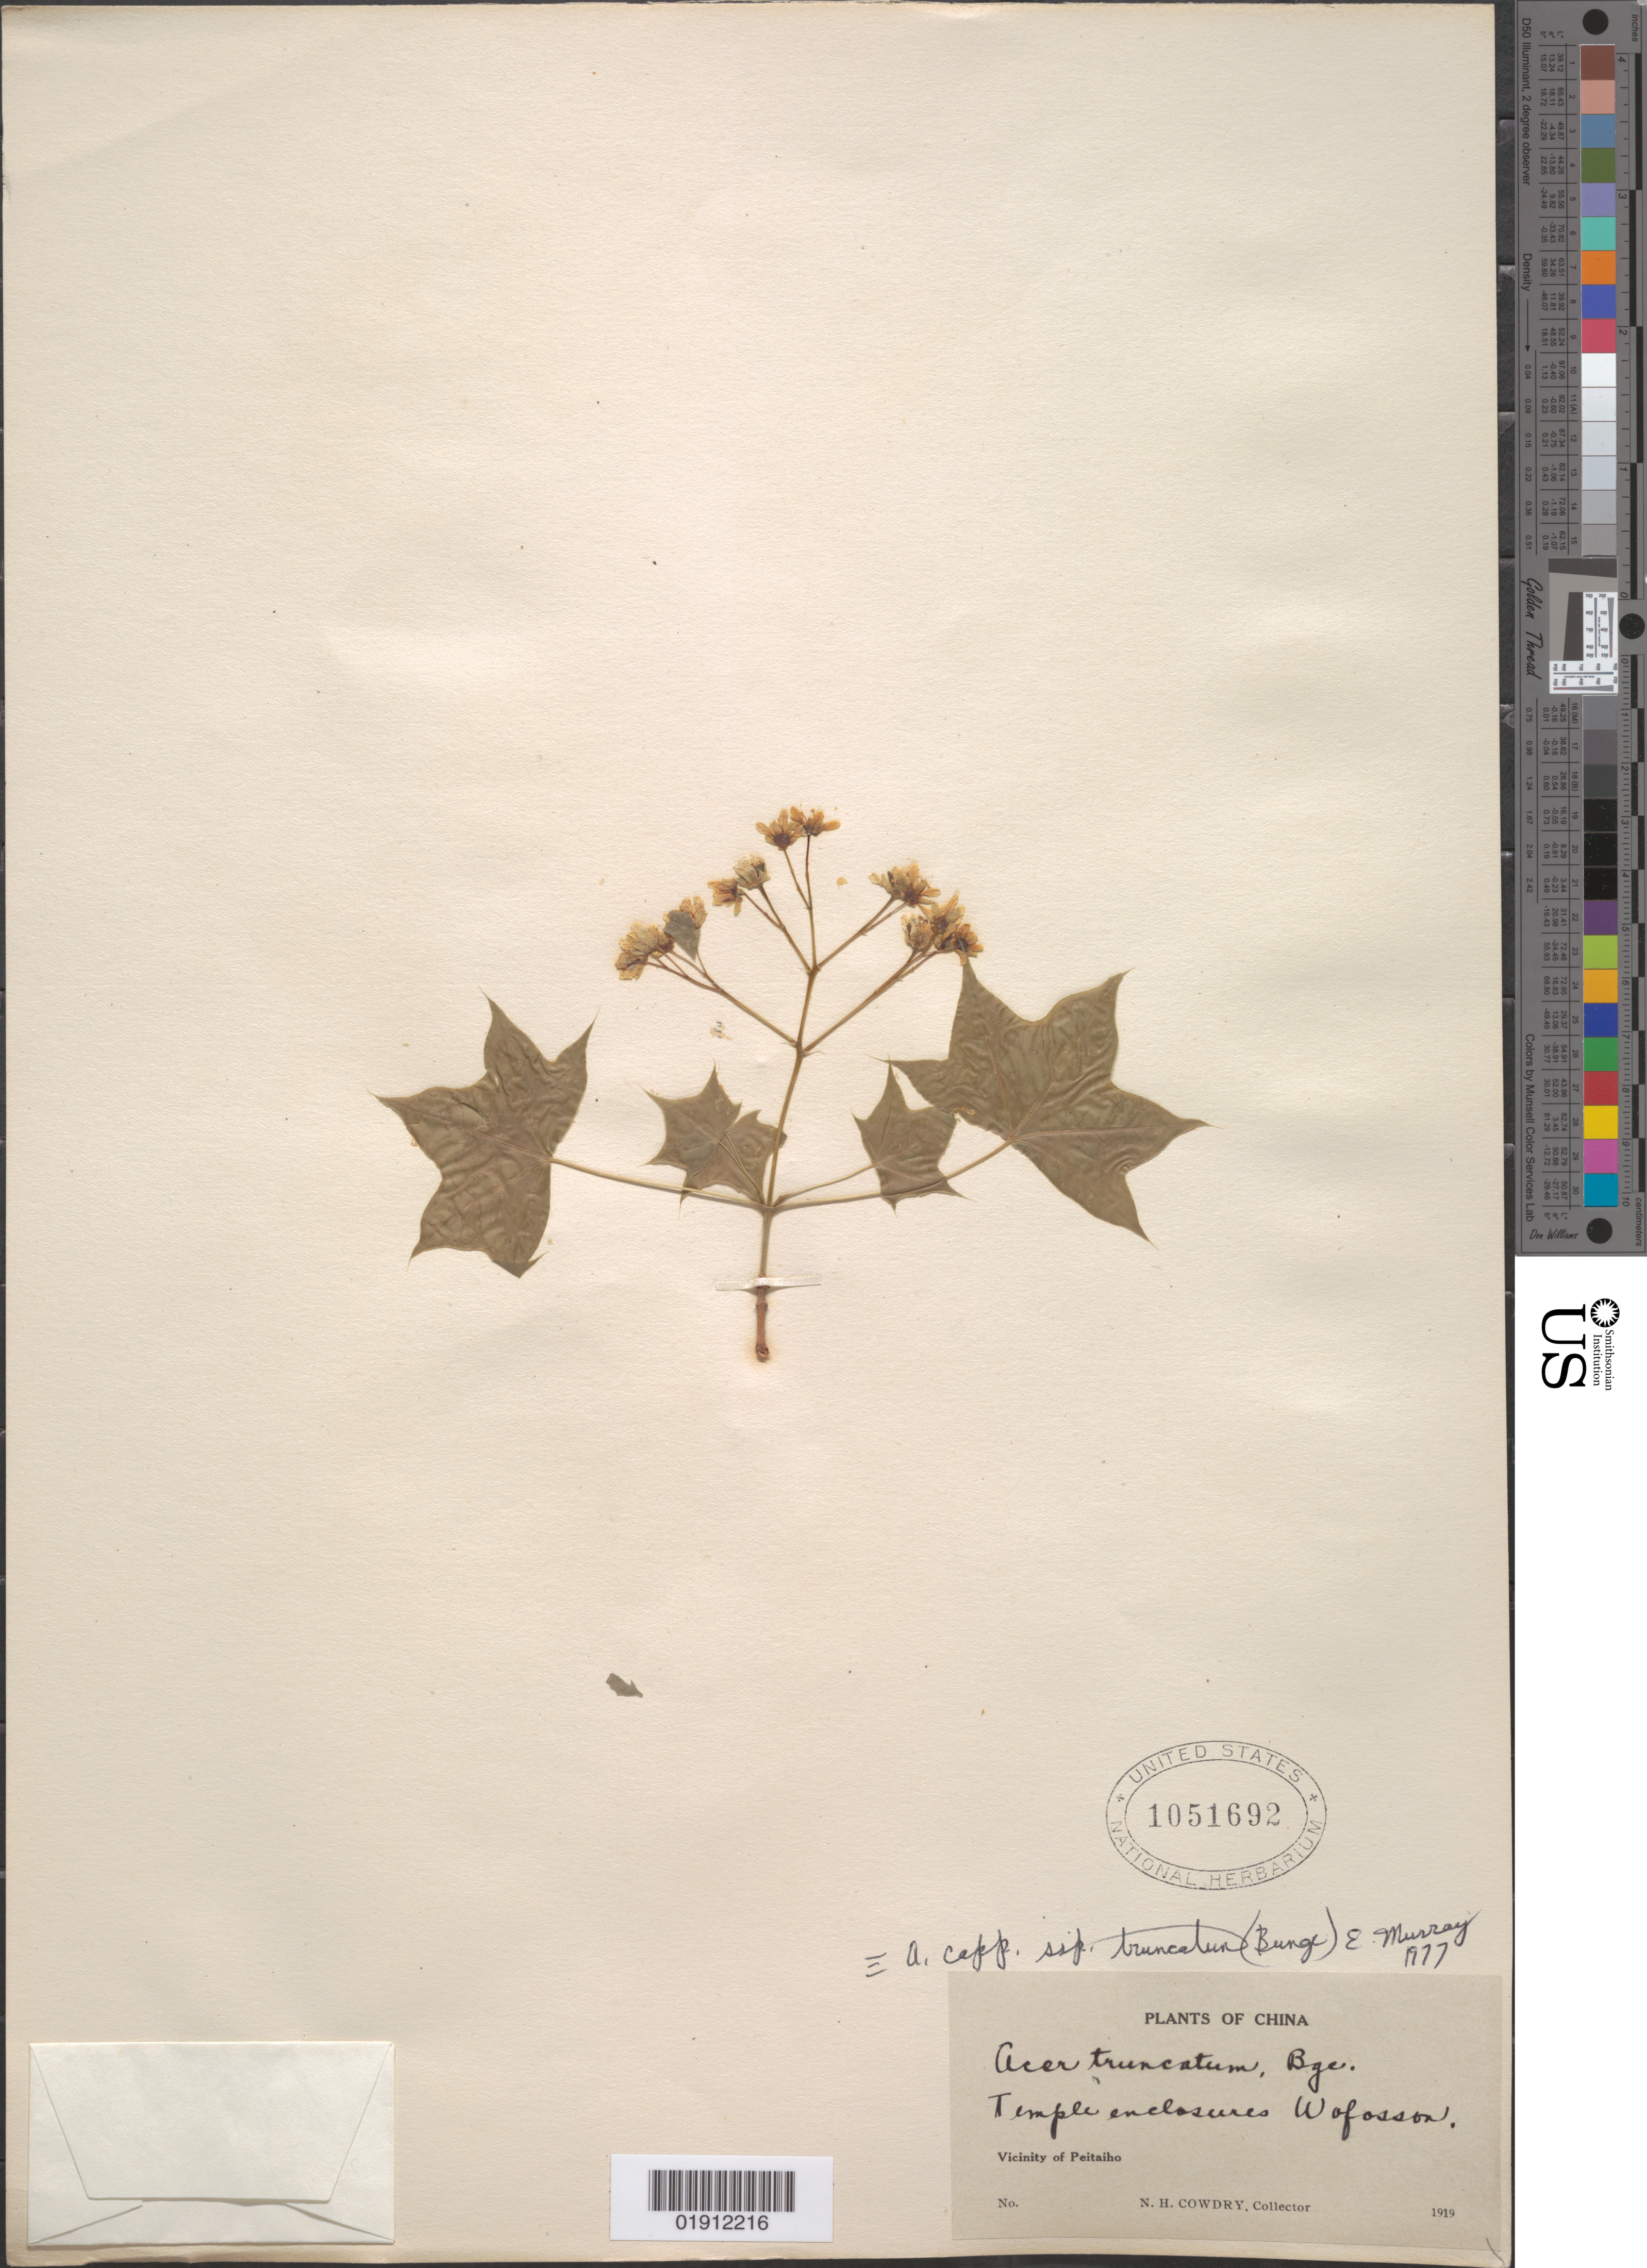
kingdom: Plantae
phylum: Tracheophyta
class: Magnoliopsida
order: Sapindales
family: Sapindaceae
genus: Acer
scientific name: Acer cappadocicum subsp. truncatum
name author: (Bunge) A.E. Murray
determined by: Murray, Edward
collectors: N. H. Cowdry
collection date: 1919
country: China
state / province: Hebei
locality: Peitaiho vicinity, temple enclosures Wofosson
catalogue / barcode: US 1051692